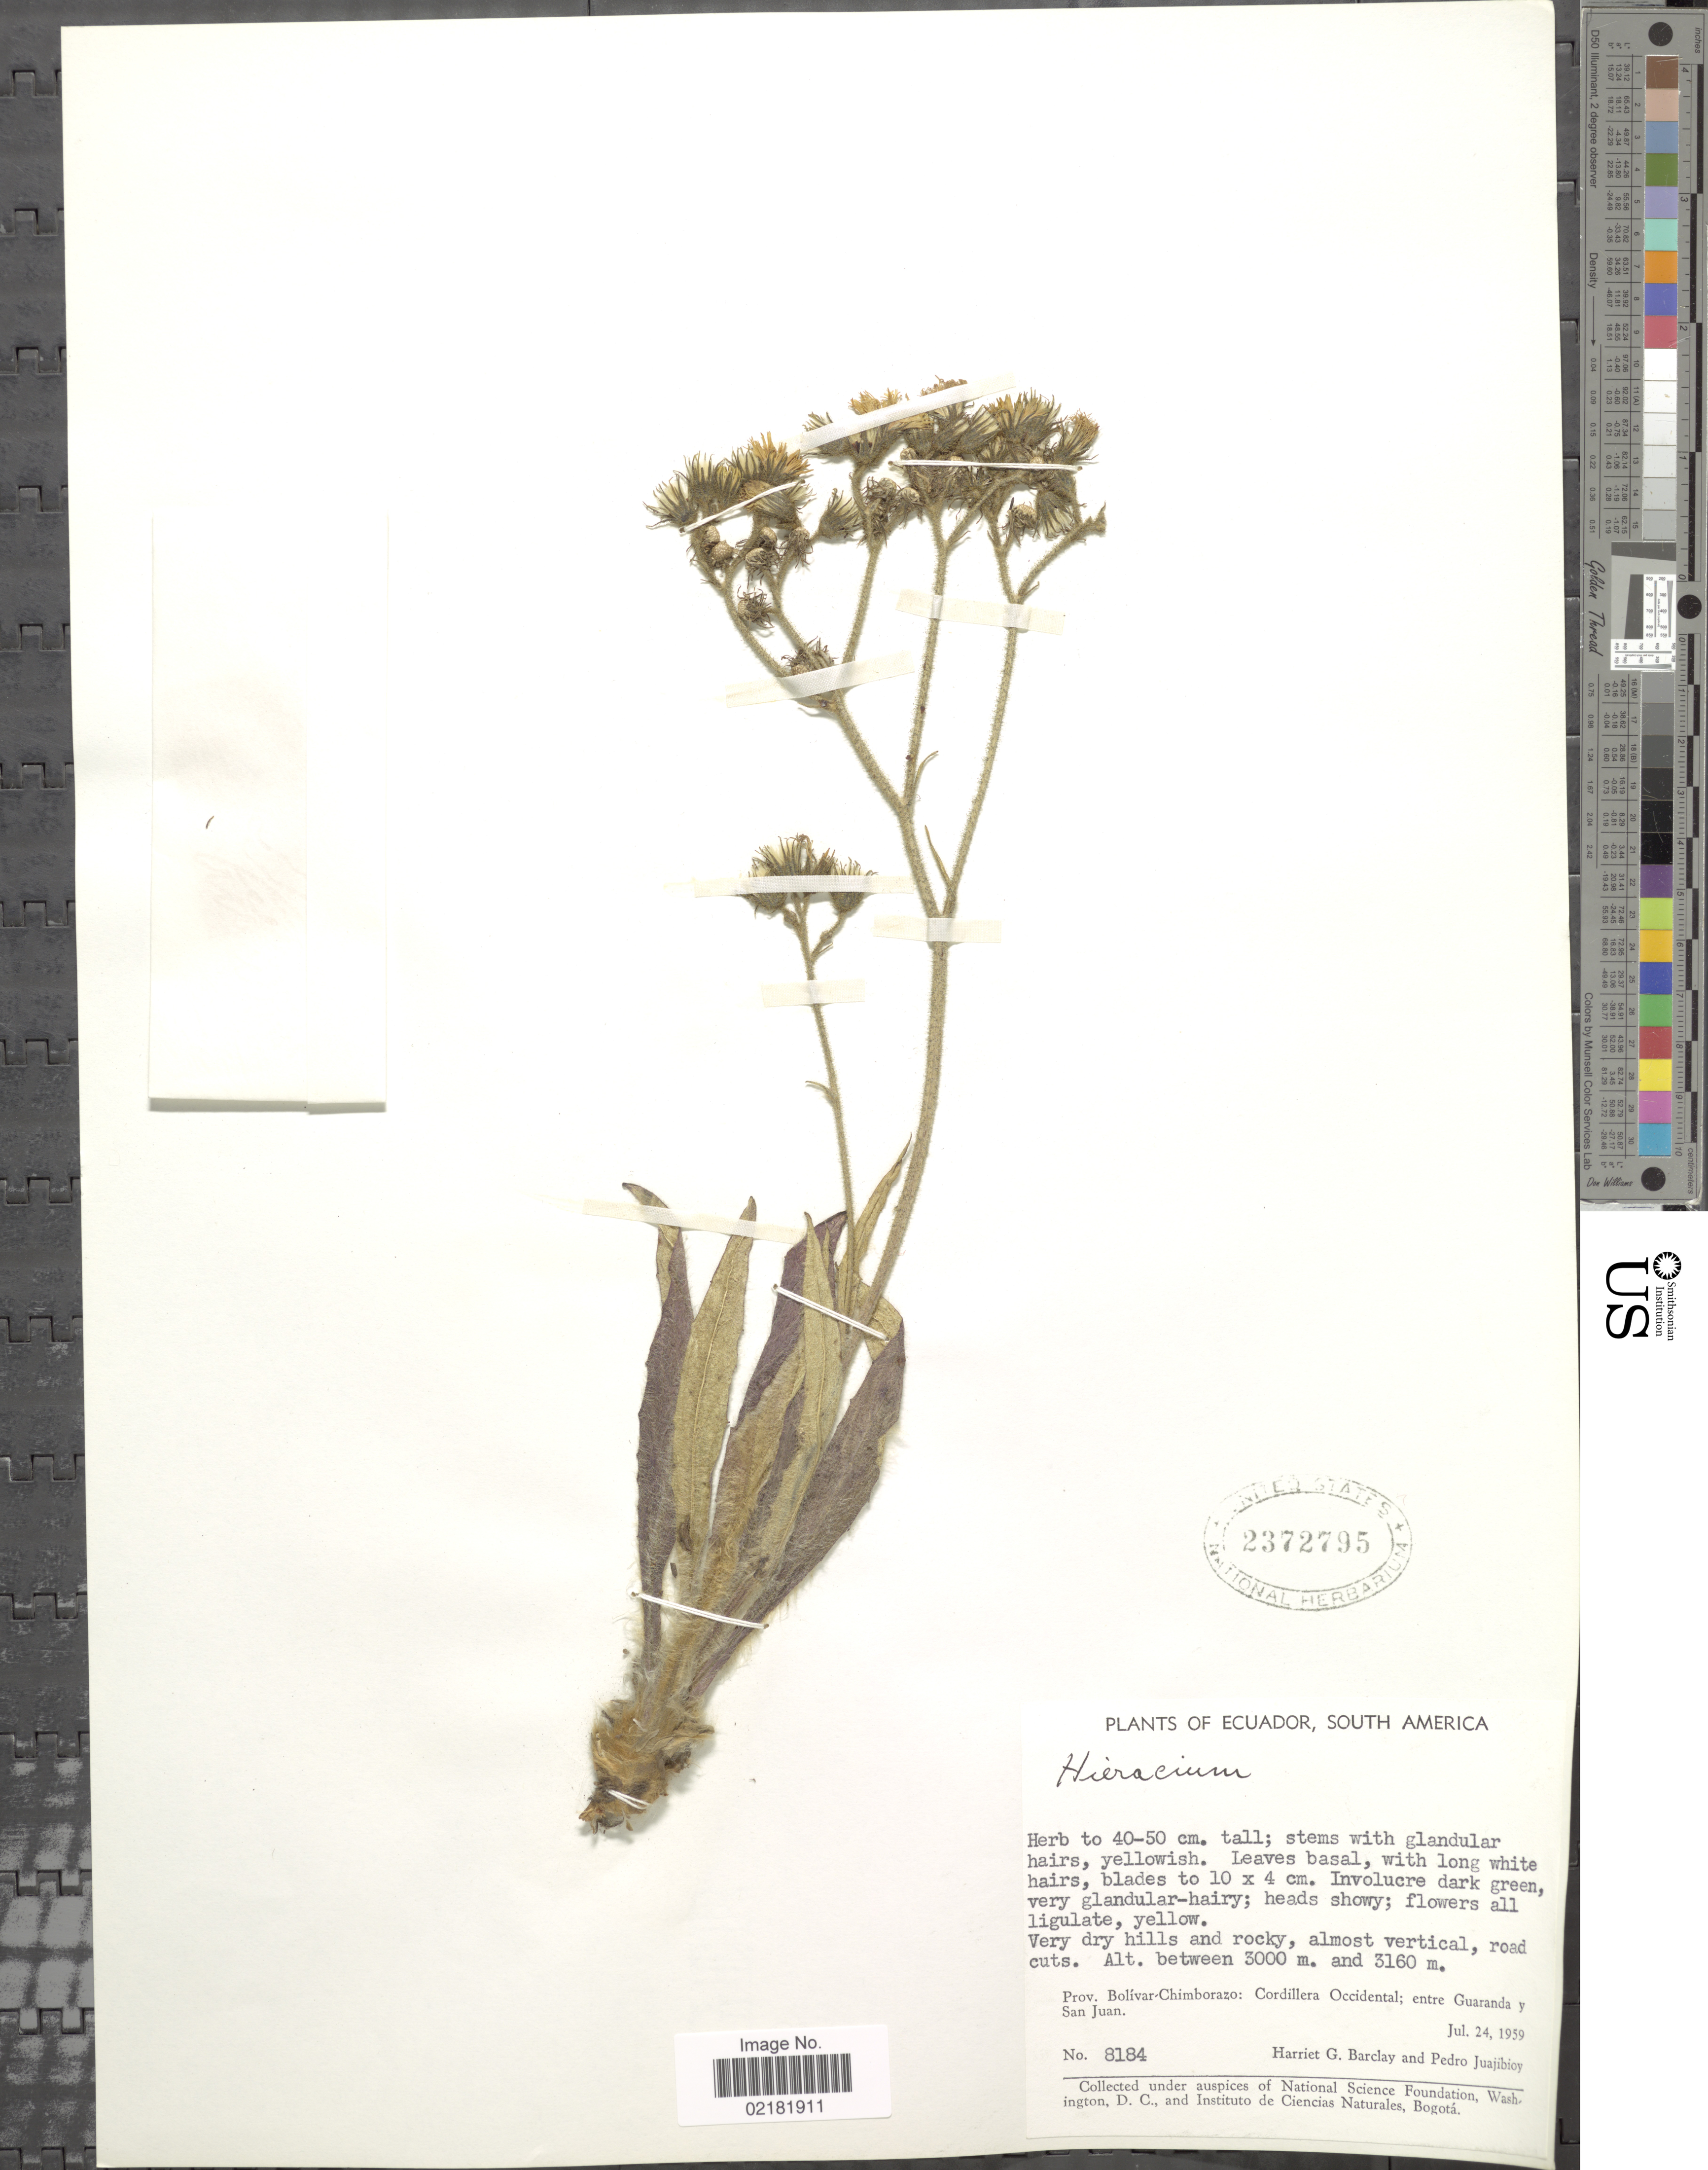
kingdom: Plantae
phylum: Tracheophyta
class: Magnoliopsida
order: Asterales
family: Asteraceae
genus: Hieracium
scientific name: Hieracium repandulare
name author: Druce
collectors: H. G. Barclay & P. Juajibioy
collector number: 8184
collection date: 1959-07-24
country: Ecuador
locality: Prov. Bolivar-Chimborazo: Cordillera Occidental; entre Guaranda y San Juan, very dry hills and rocky, almost vertical, road cuts.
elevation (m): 3000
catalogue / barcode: US 2372795